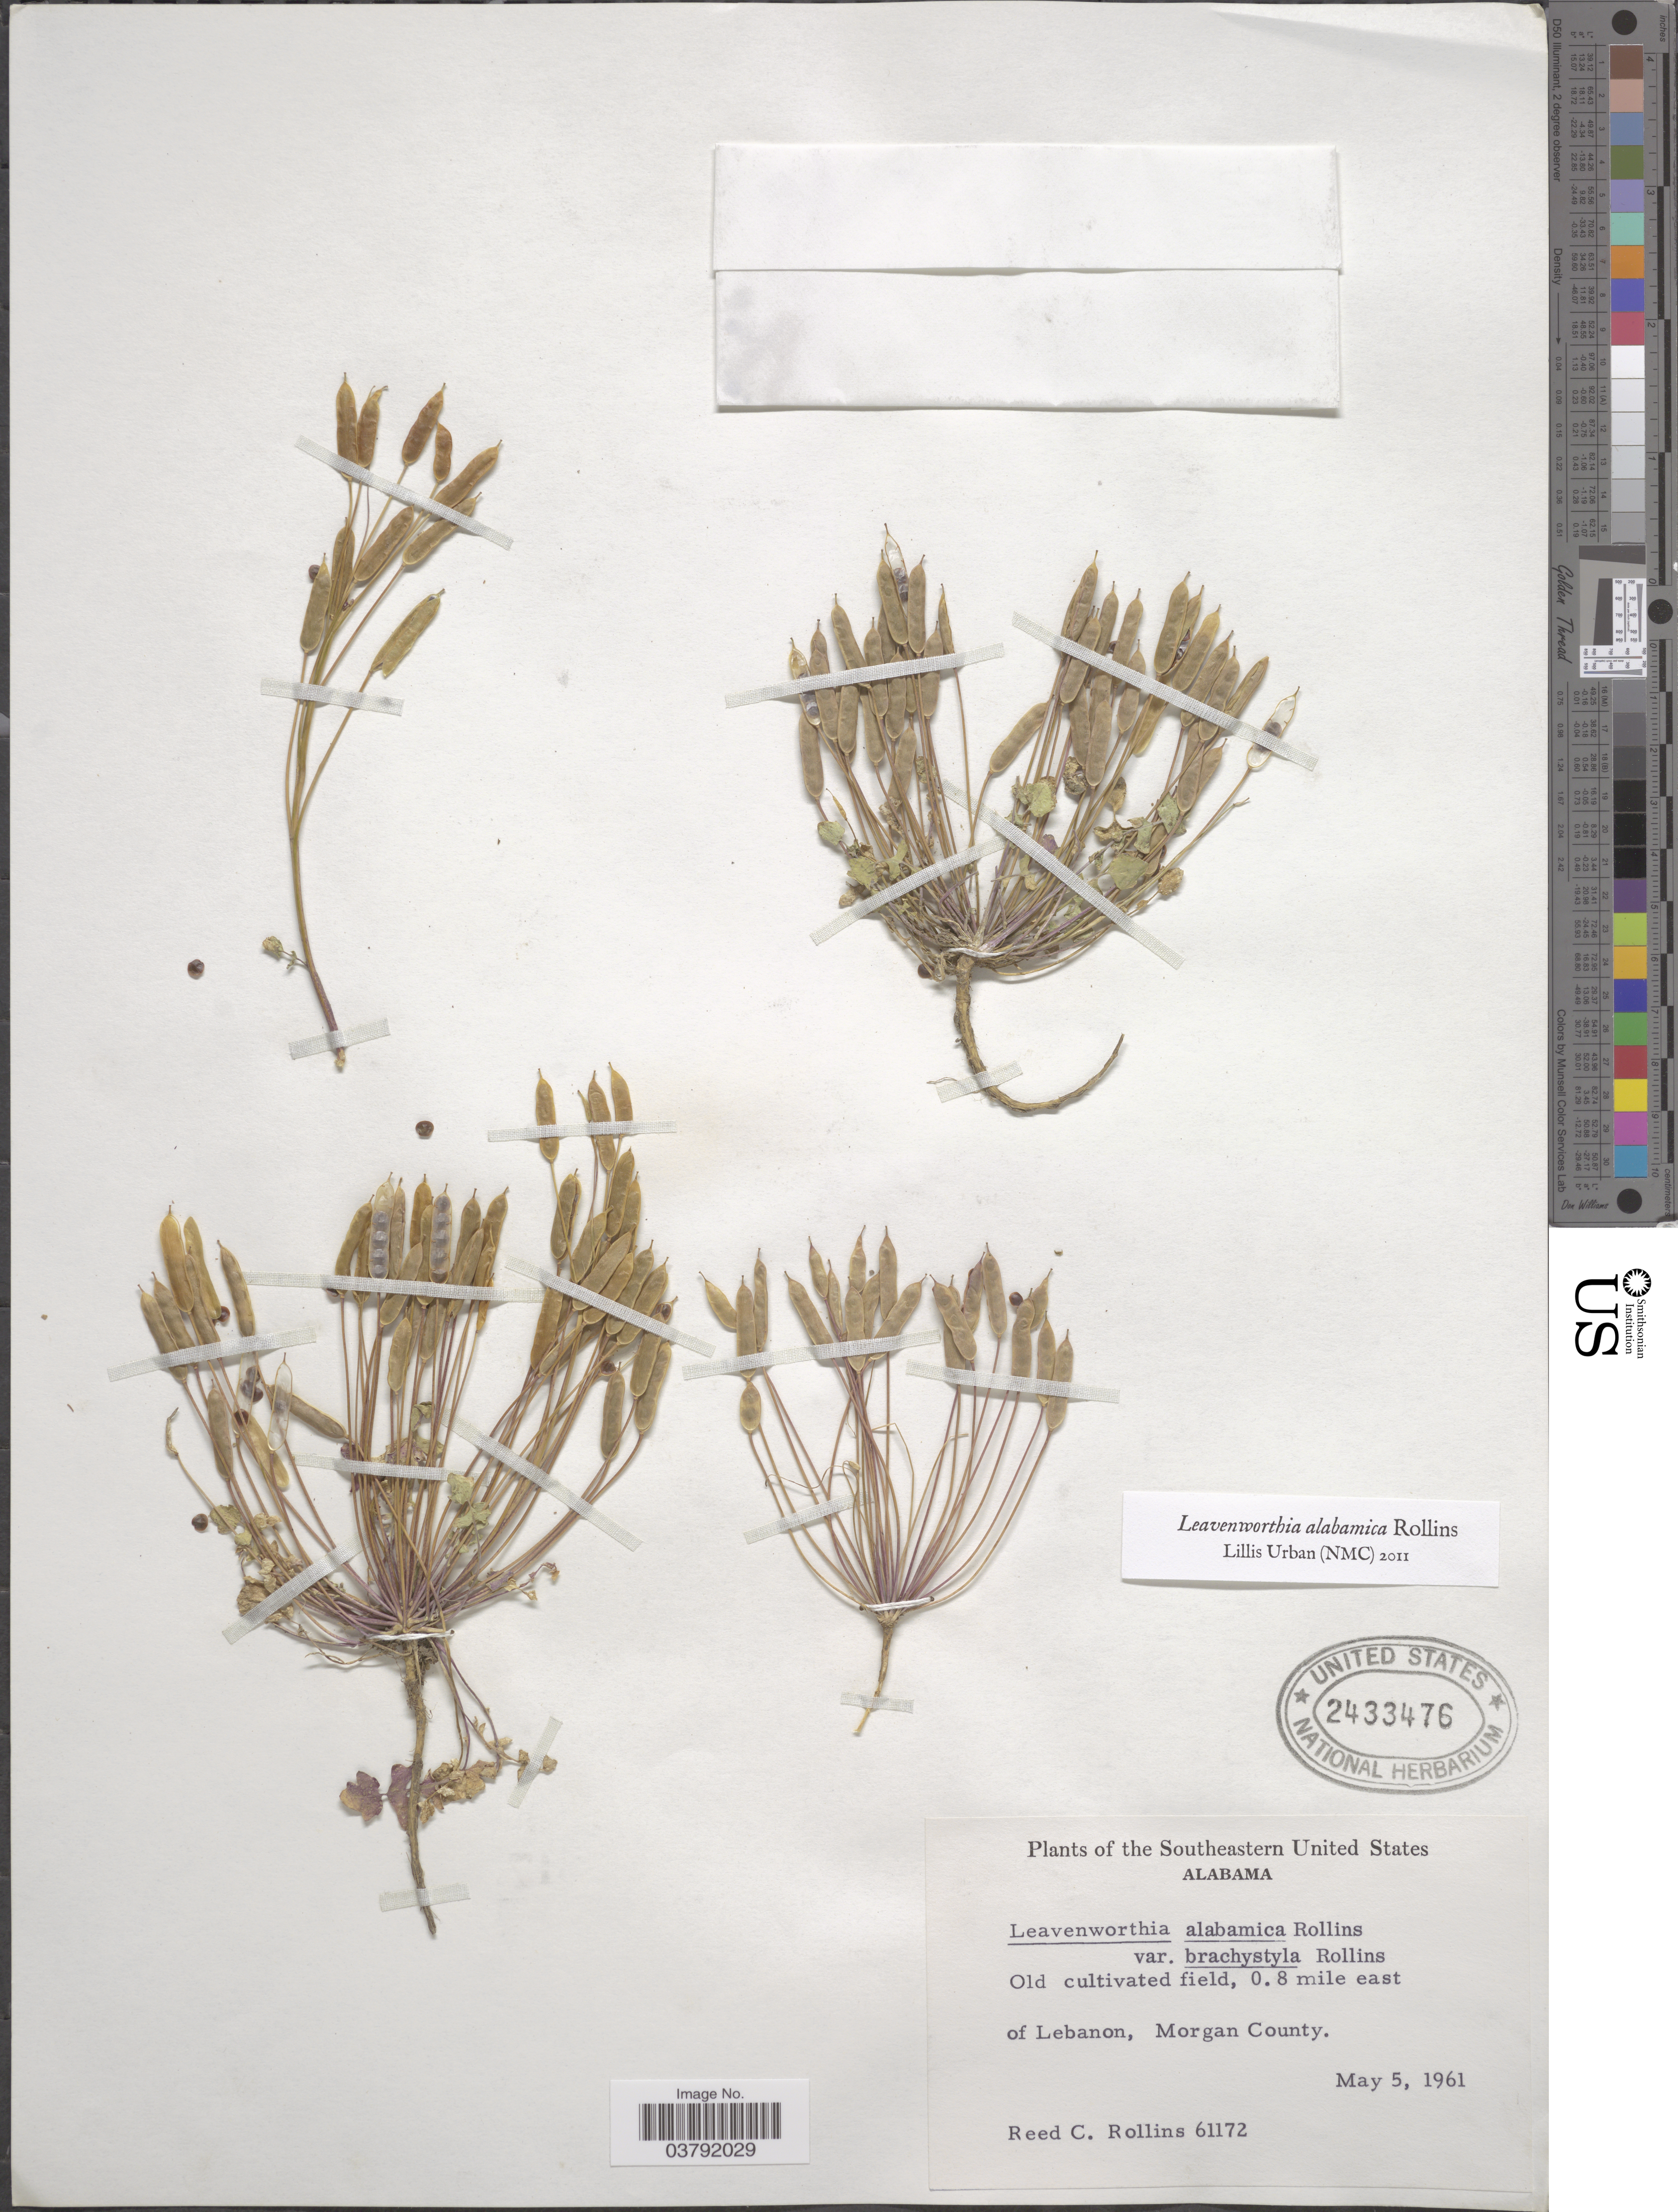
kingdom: Plantae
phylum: Tracheophyta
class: Magnoliopsida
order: Brassicales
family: Brassicaceae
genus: Leavenworthia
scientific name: Leavenworthia alabamica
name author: Rollins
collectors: R. C. Rollins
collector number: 61172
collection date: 1961-05-05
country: United States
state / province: Alabama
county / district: Morgan County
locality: Southeastern United States. Old cultivated field, 0.8 mile east of Lebanon,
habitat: old cultivated field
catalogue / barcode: US 2433476